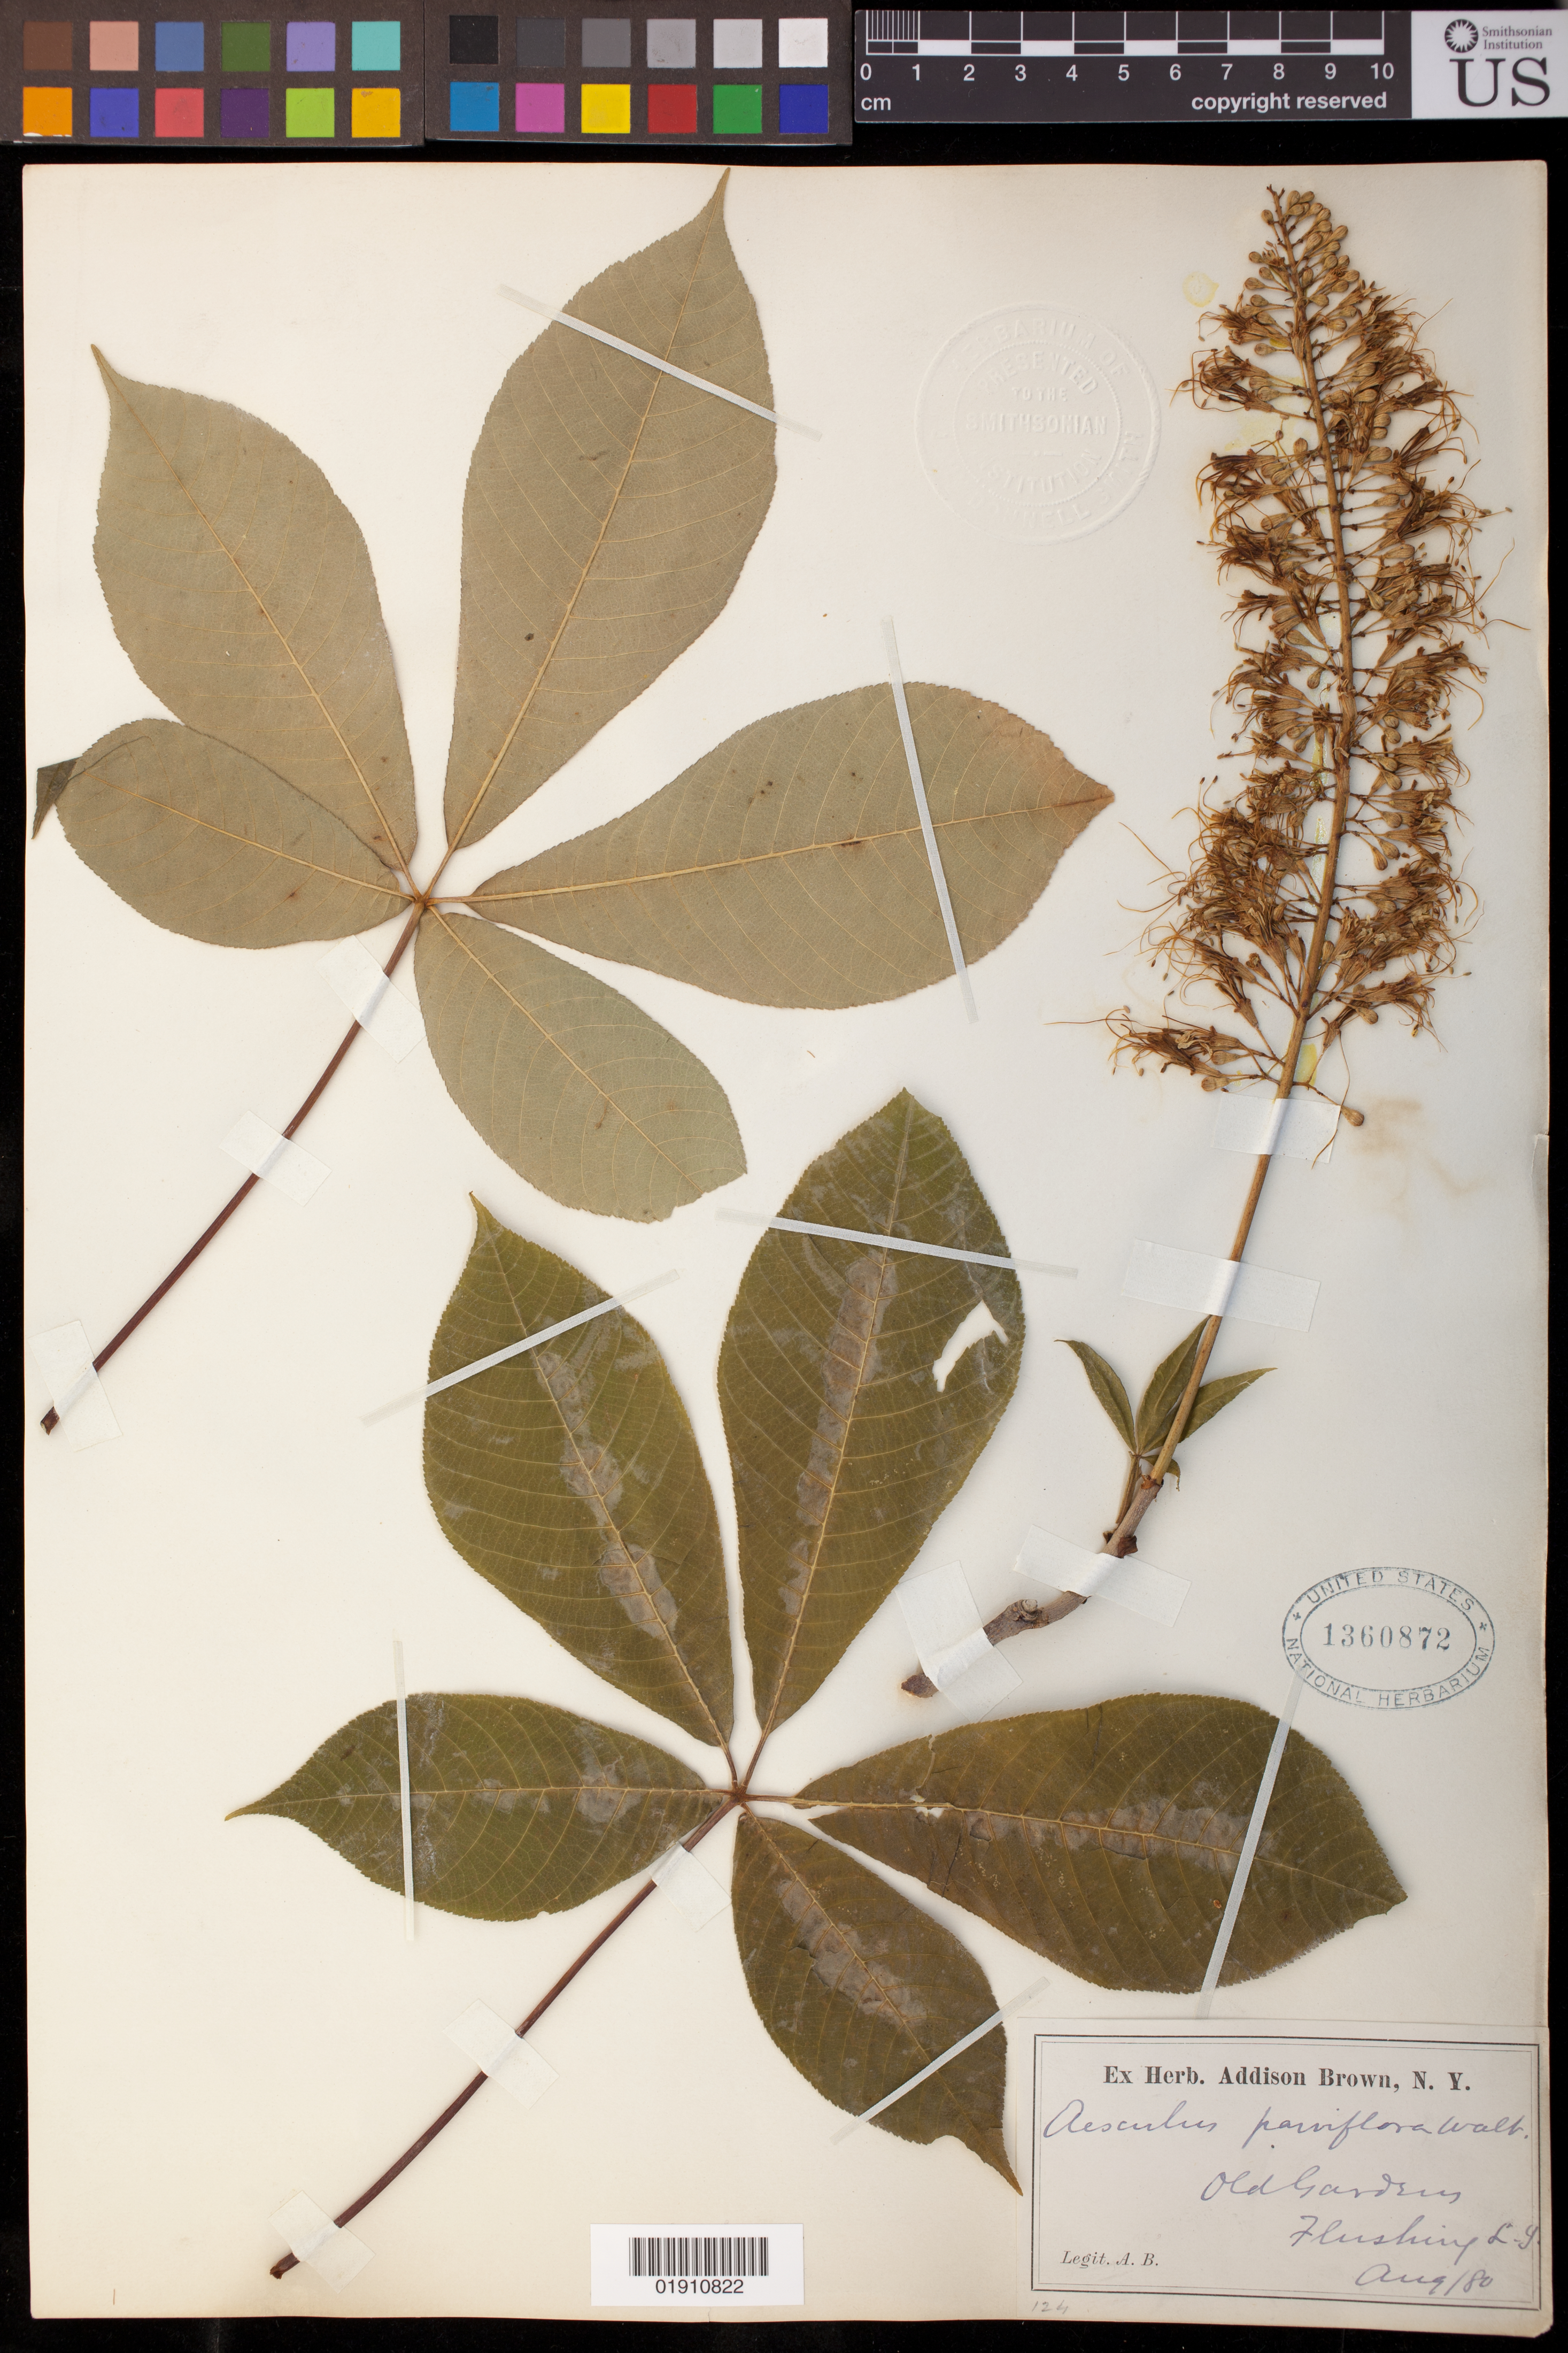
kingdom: Plantae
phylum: Tracheophyta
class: Magnoliopsida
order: Sapindales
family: Sapindaceae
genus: Aesculus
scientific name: Aesculus parviflora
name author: Walter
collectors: A. Brown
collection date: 1880-08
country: United States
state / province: New York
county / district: Queens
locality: Old Gardens, Flushing L.I.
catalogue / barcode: US 1360872